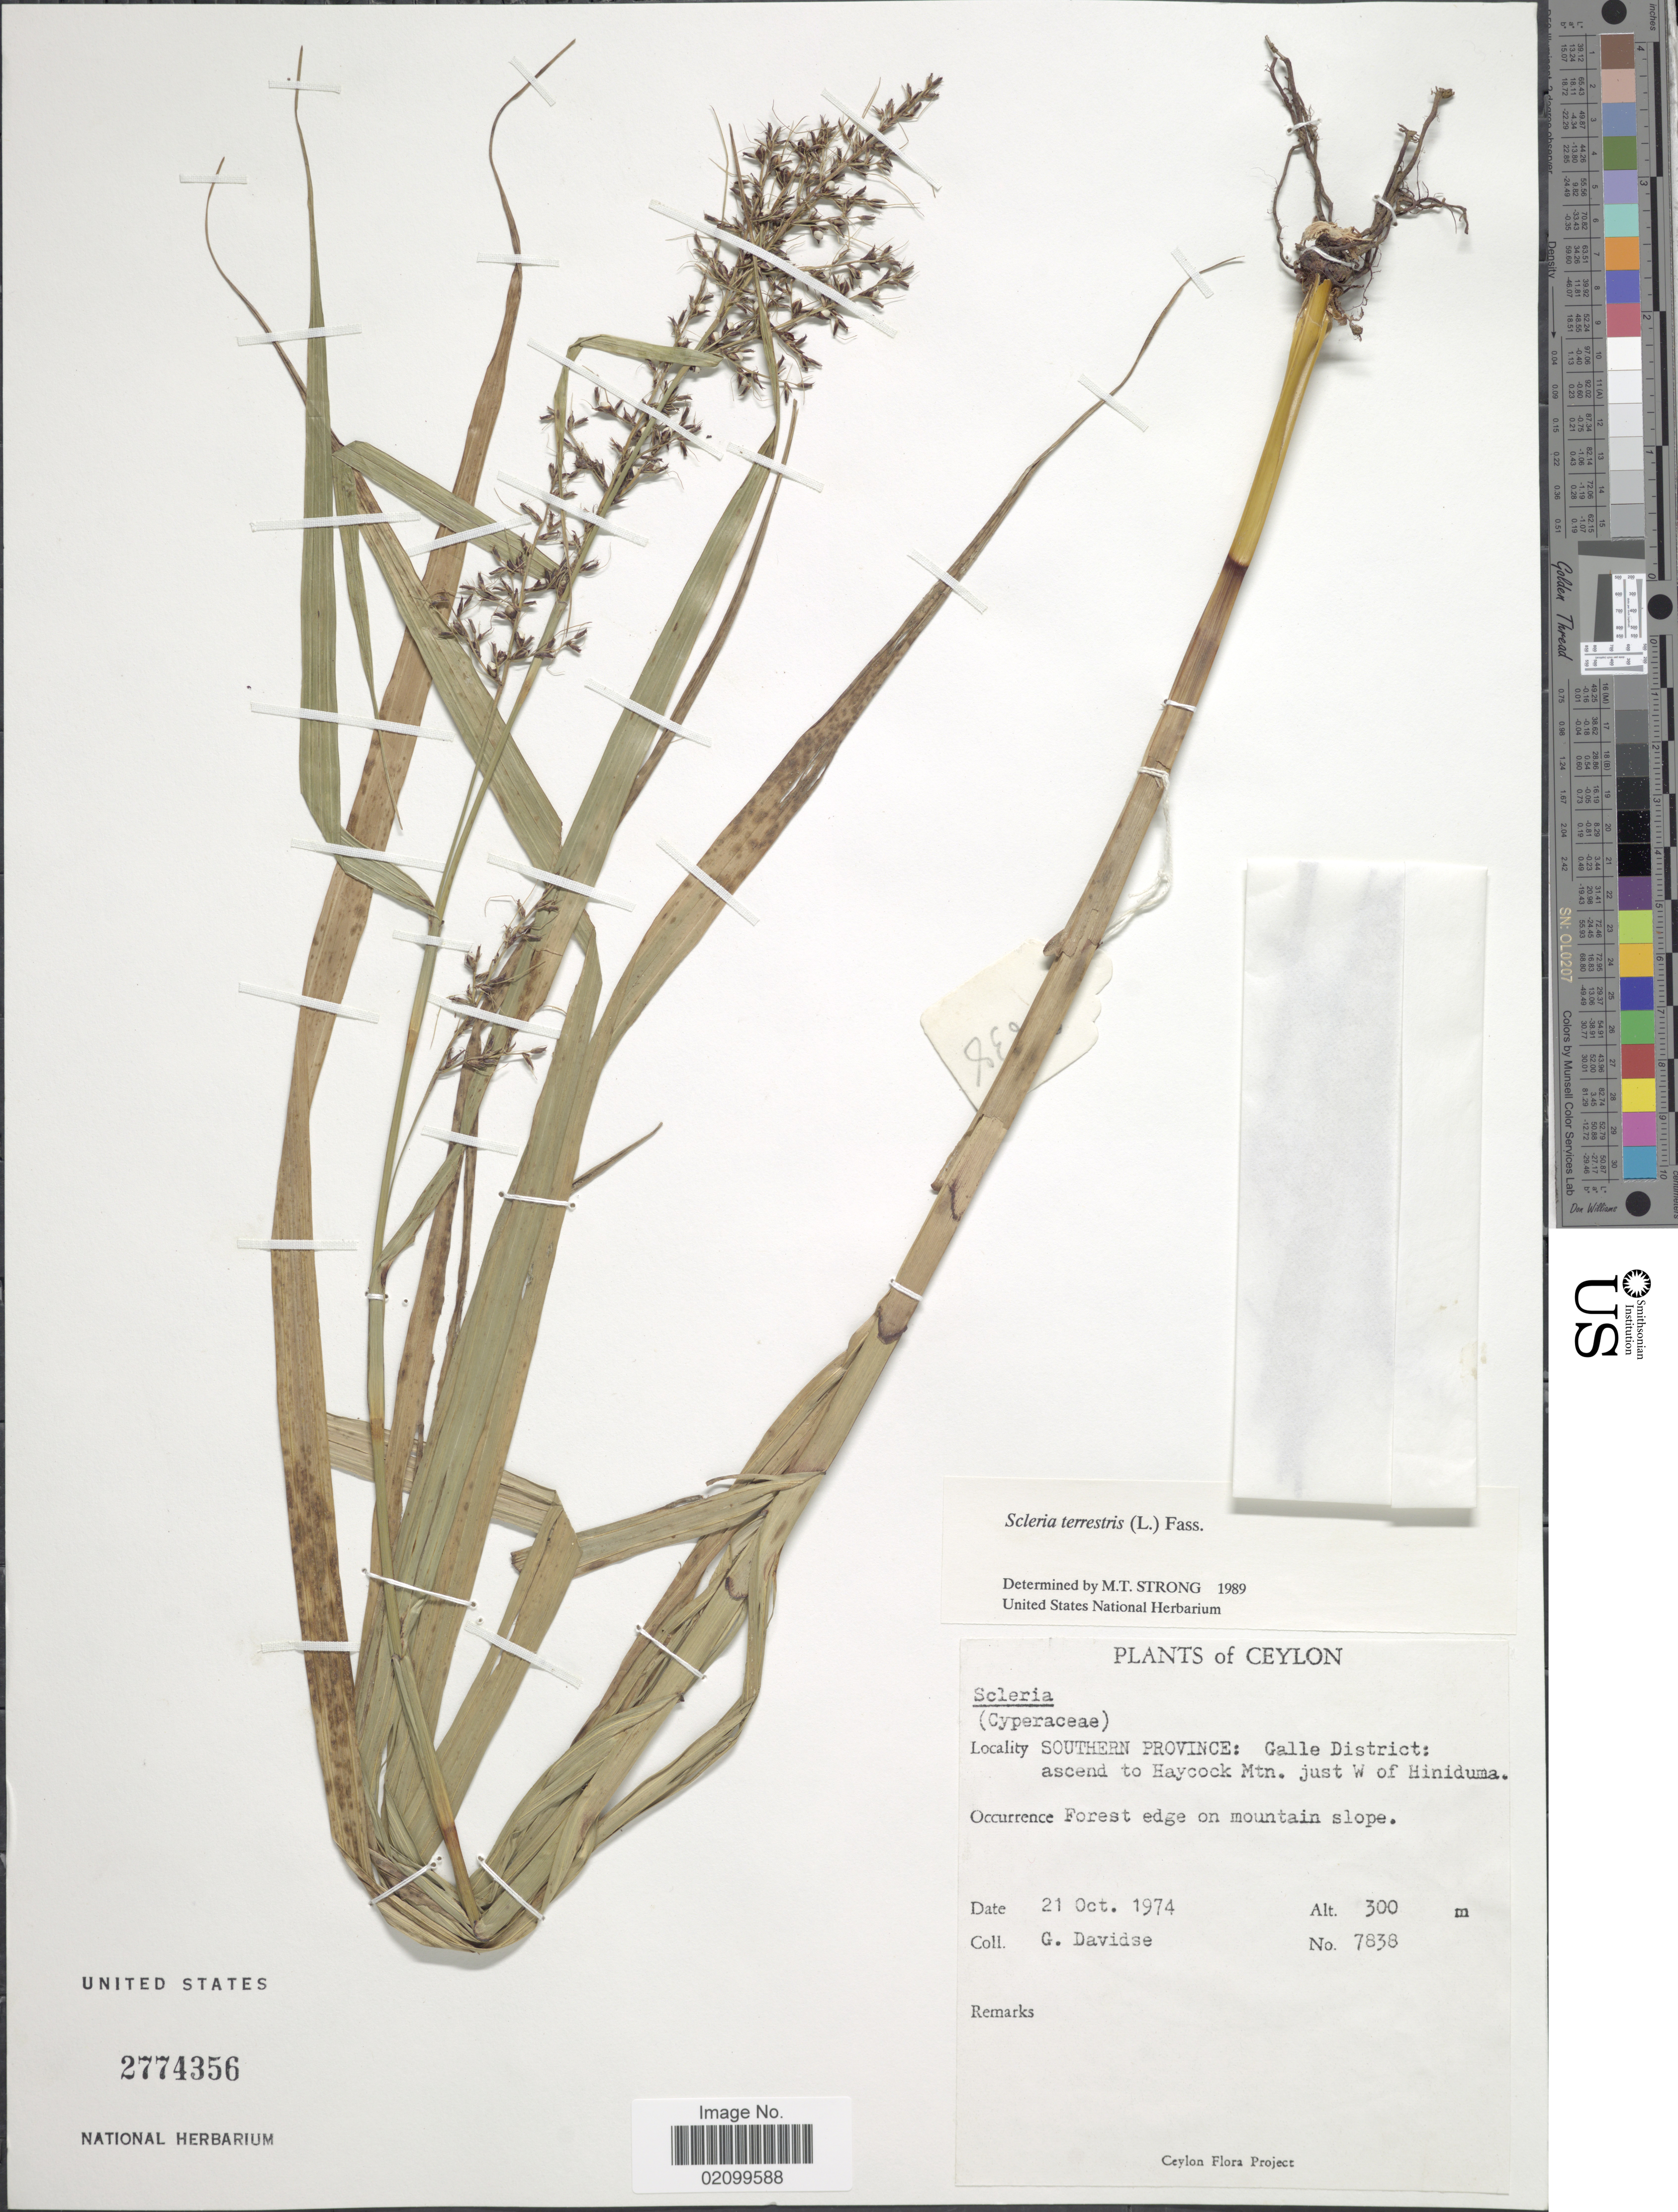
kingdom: Plantae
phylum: Tracheophyta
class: Liliopsida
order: Poales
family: Cyperaceae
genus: Scleria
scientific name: Scleria terrestris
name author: (L.) Fassett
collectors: G. Davidse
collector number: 7838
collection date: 1974-10-21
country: Sri Lanka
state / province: Southern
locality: Southern Province: Calle District: Ascend to Haycock Mtn. just W of Hiniduma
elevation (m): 300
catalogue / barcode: US 2774356